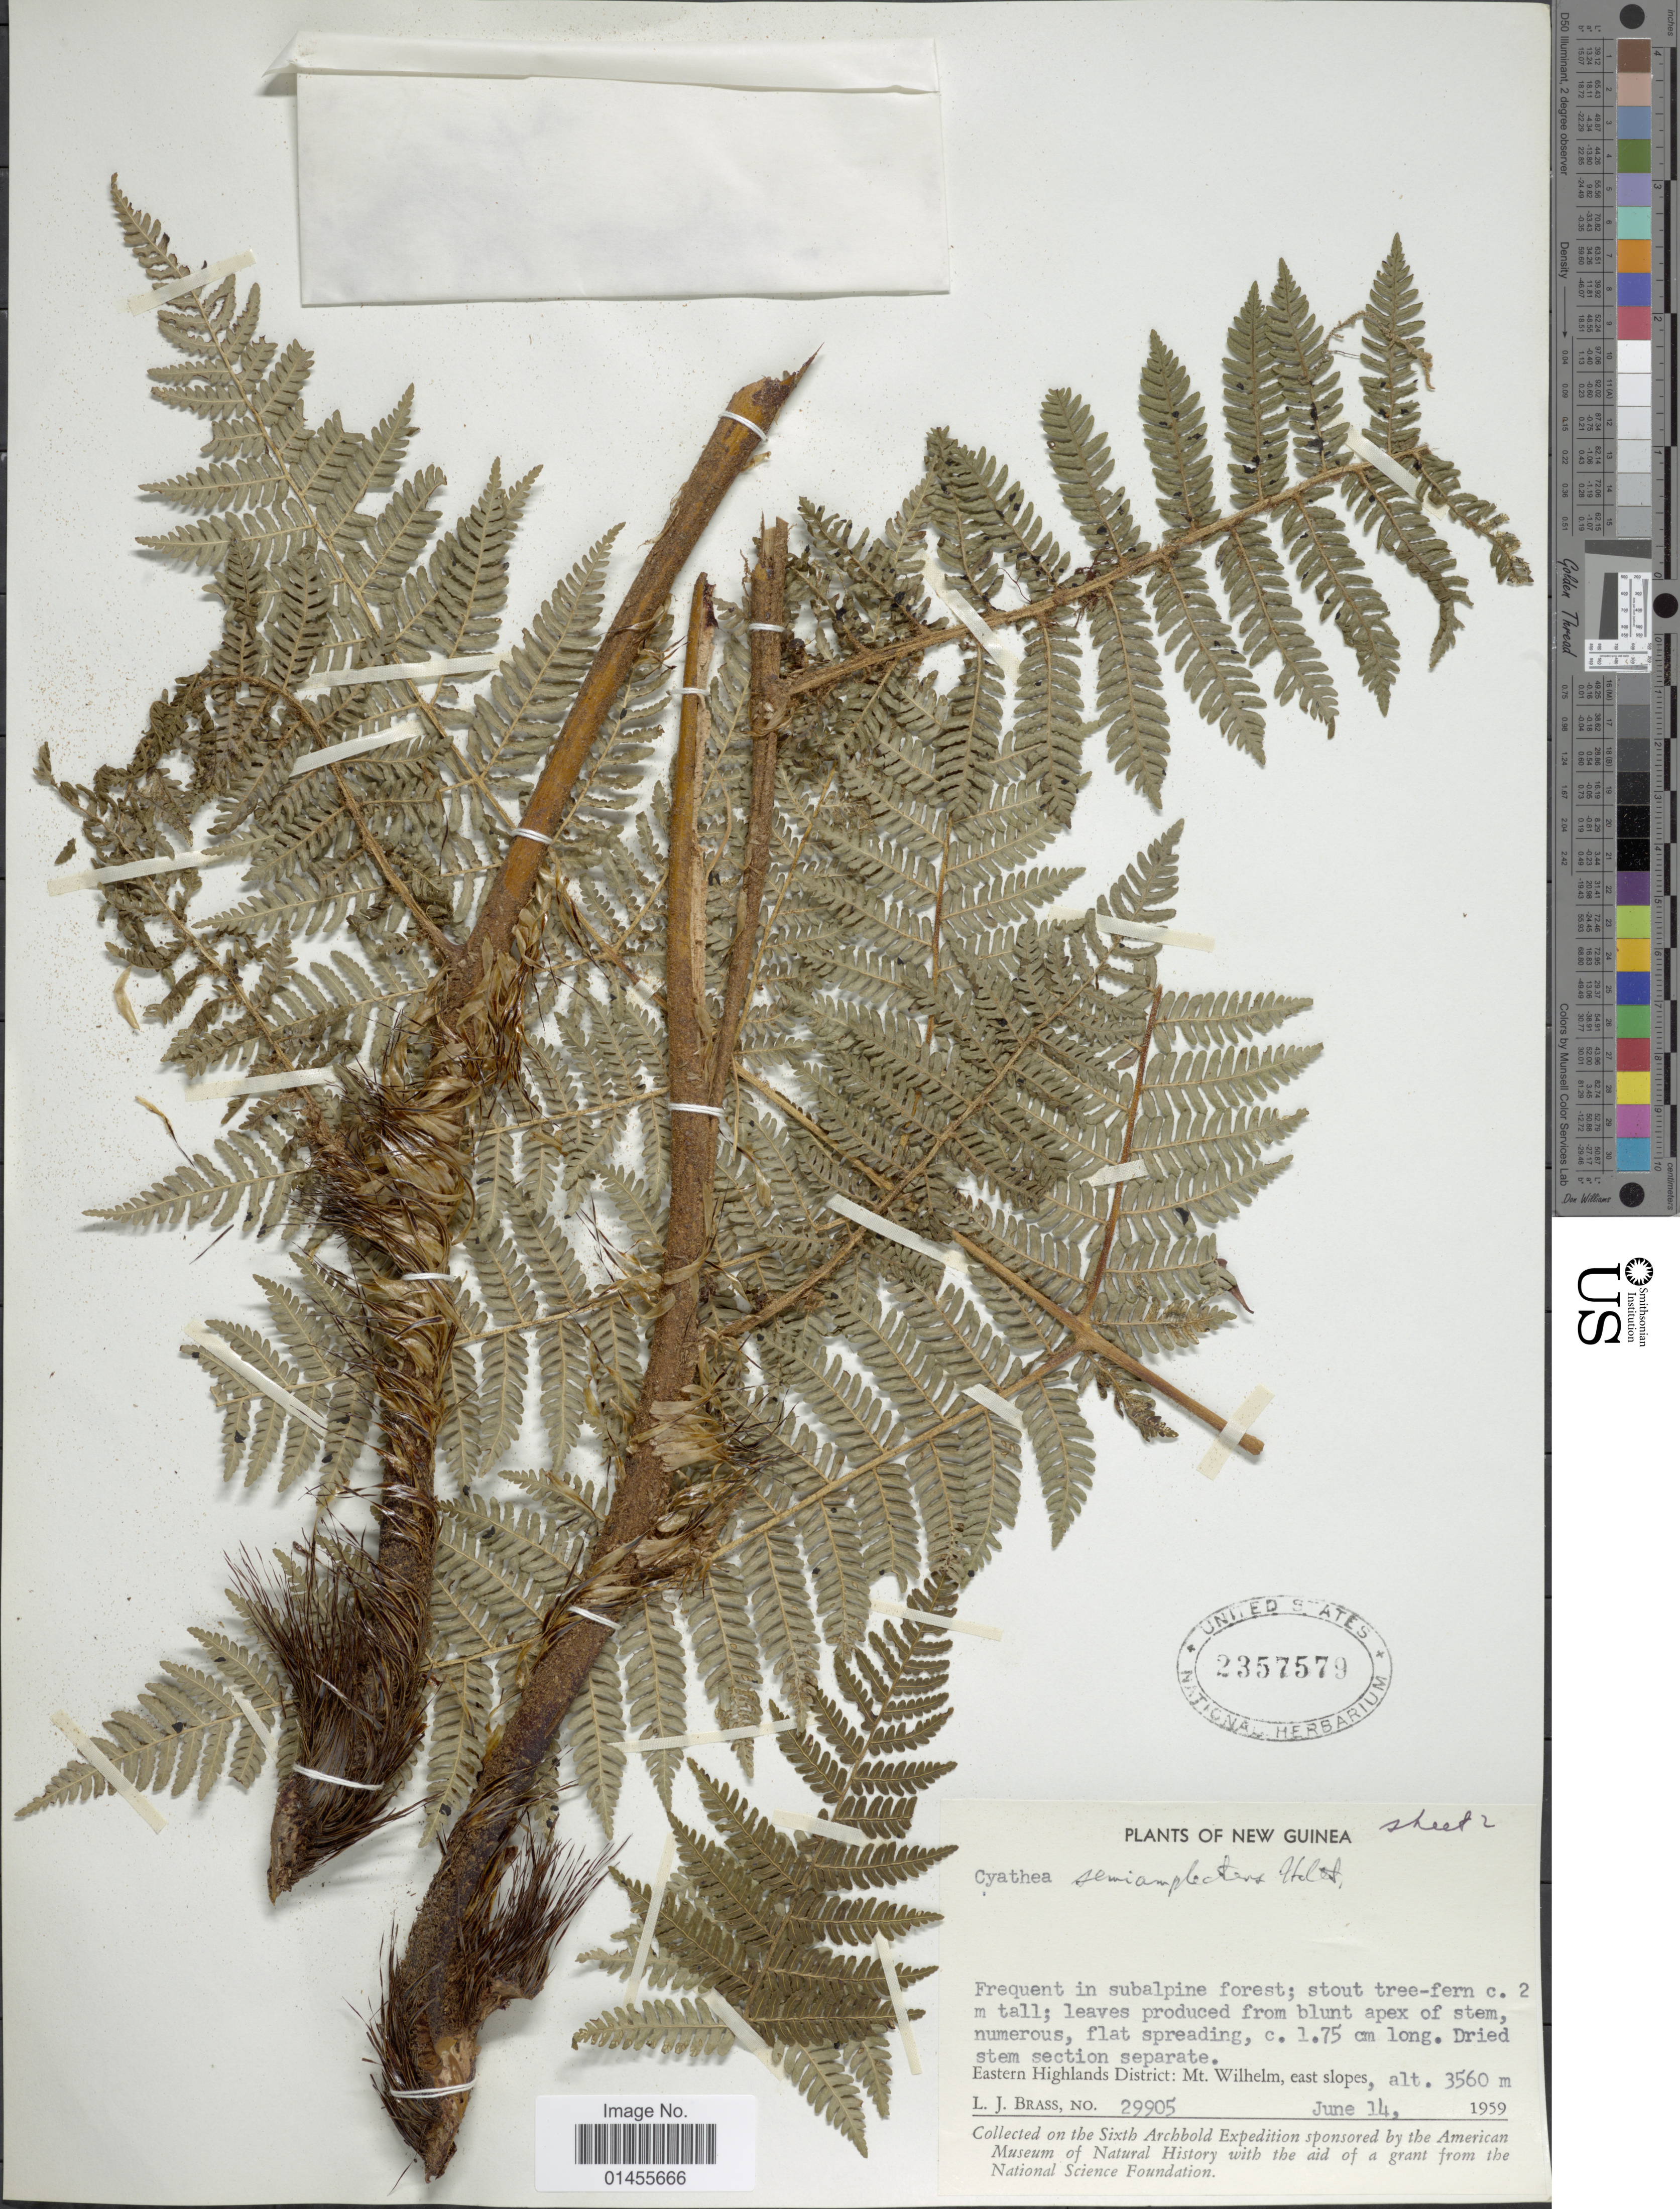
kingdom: Plantae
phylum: Tracheophyta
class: Polypodiopsida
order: Cyatheales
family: Cyatheaceae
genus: Alsophila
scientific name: Alsophila semiamplectens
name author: (Holttum) R.M. Tryon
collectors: L. J. Brass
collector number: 29905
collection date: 1959-06-14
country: Papua New Guinea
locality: New Guinea. Eastern Highlands District: Mt. Wilhelm, east slope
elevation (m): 3560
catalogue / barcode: US 2357579